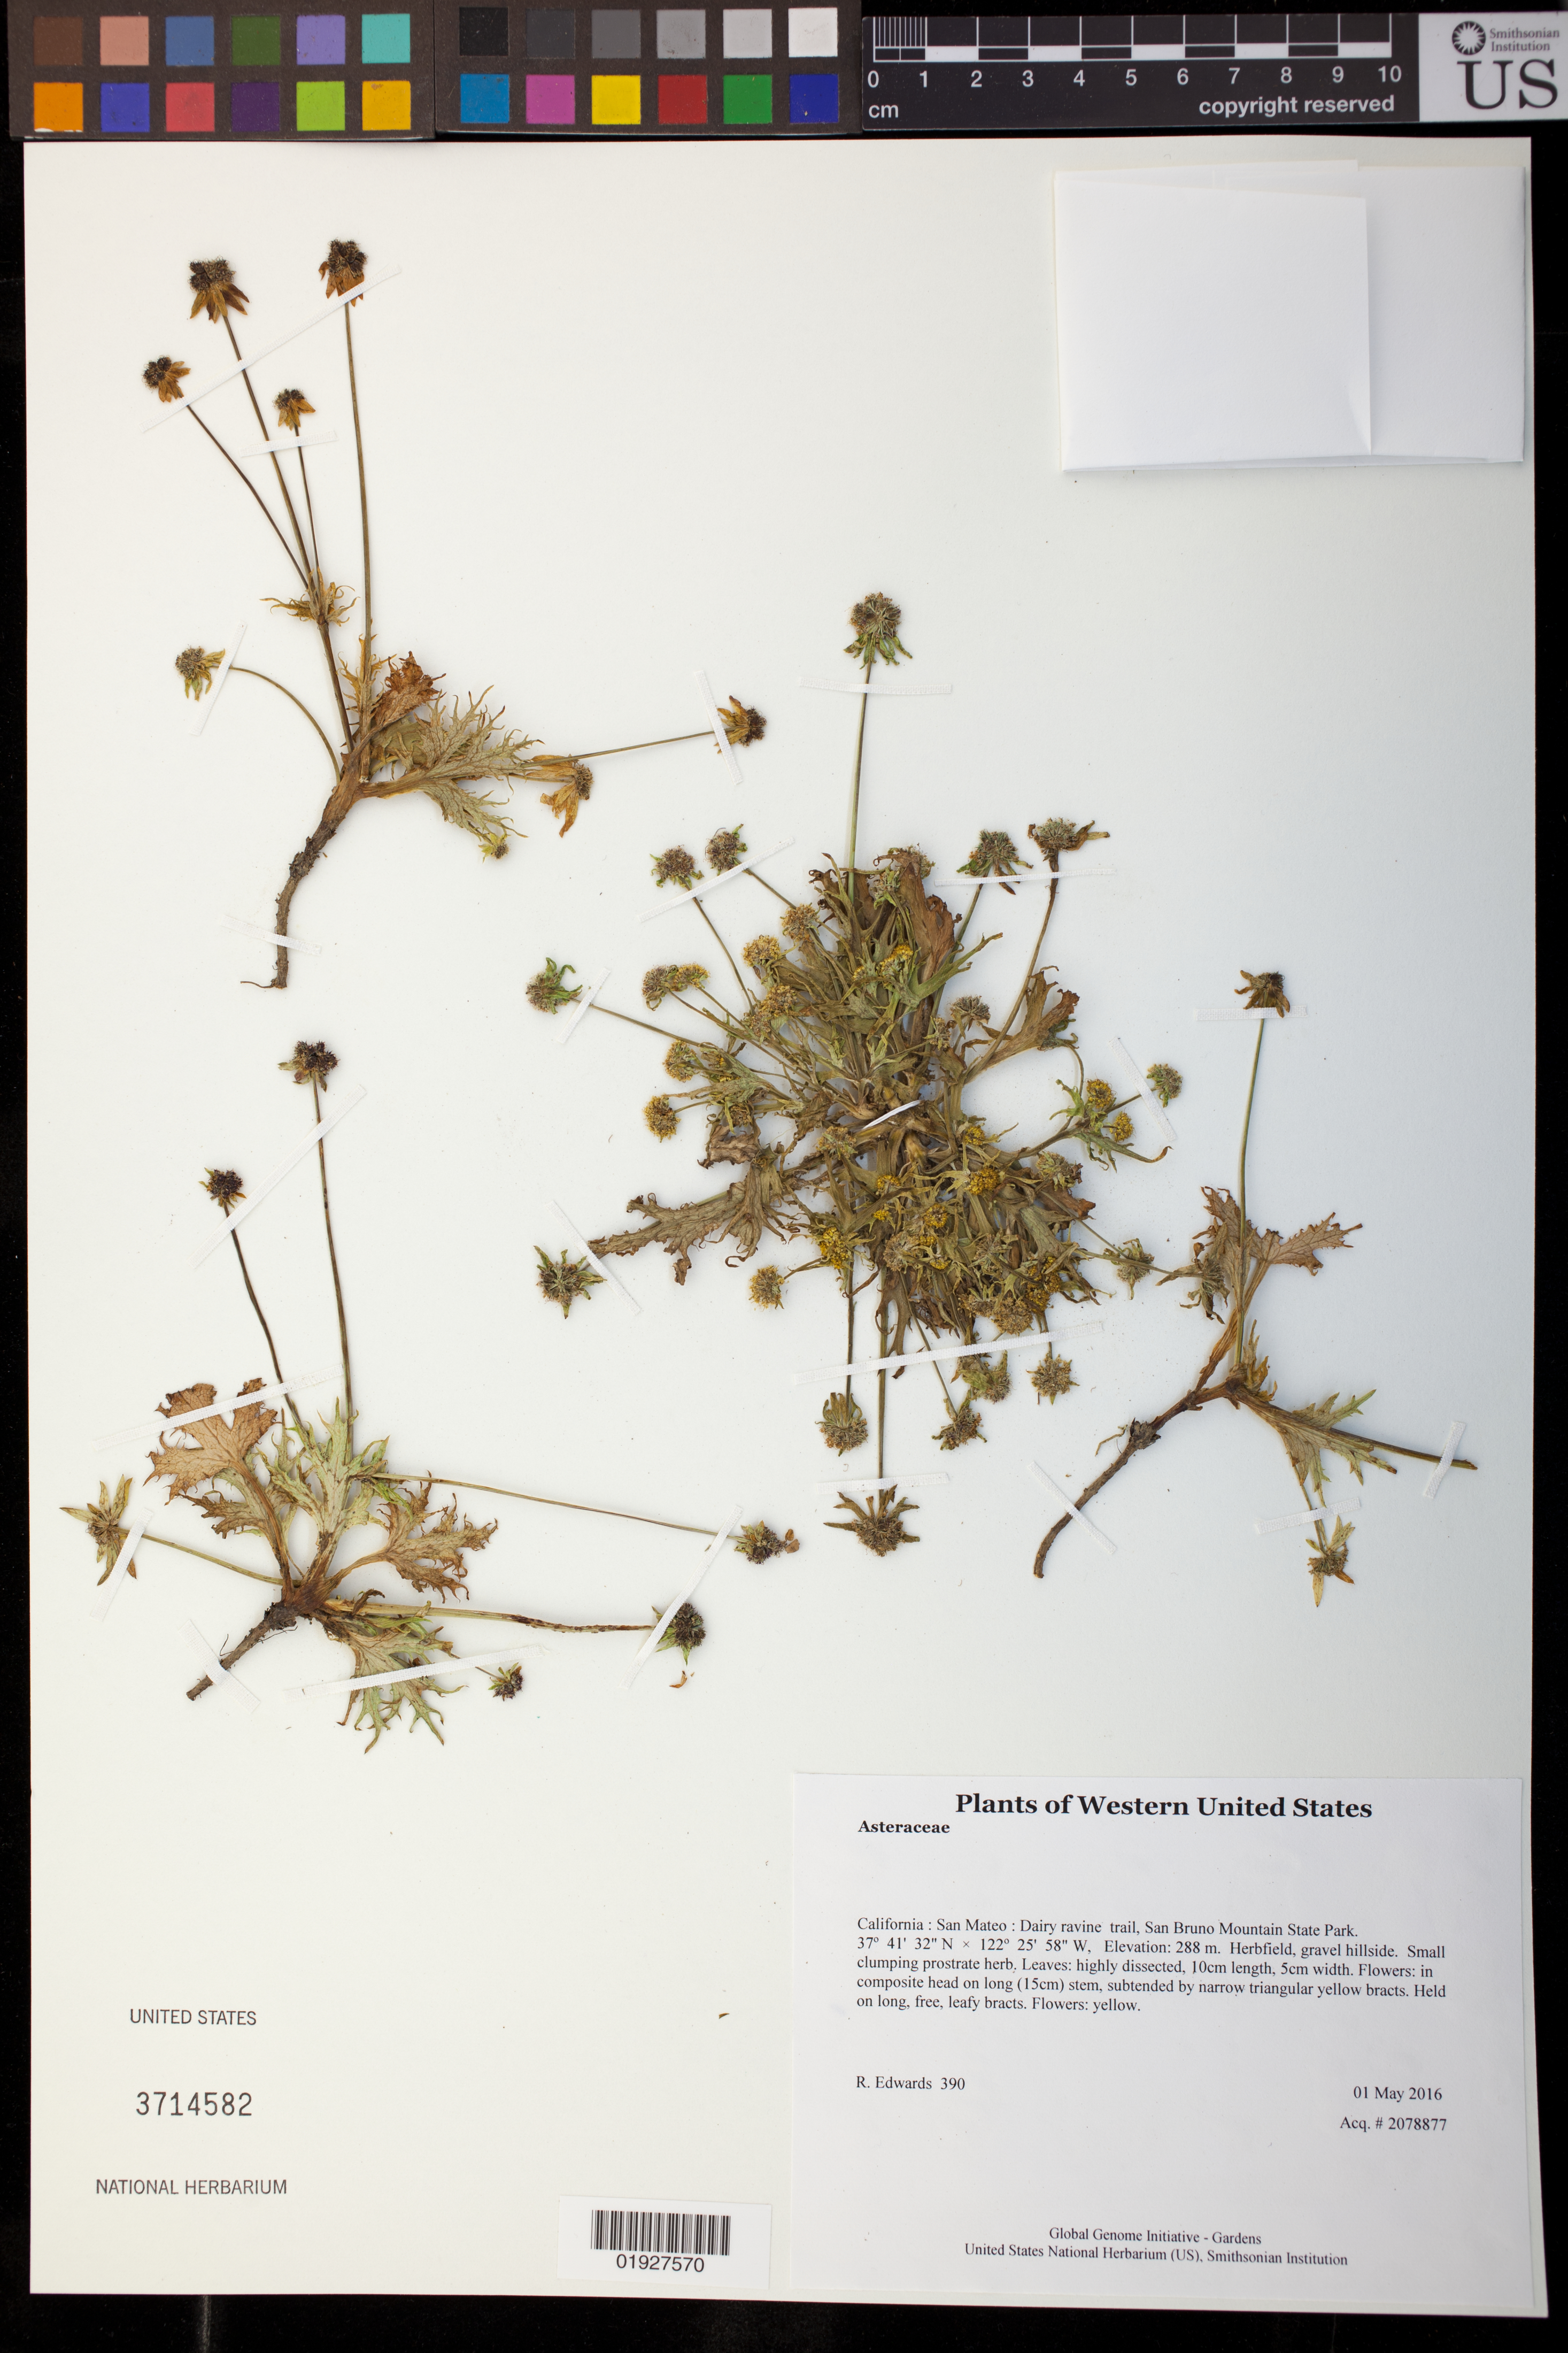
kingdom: Plantae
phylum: Tracheophyta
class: Magnoliopsida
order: Asterales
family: Asteraceae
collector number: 390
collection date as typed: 1 May 2016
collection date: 2016-05-01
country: United States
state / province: California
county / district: San Mateo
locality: Dairy ravine trail, San Bruno Mountain State Park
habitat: Herbfield, gravel hillside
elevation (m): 288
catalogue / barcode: US 3714582